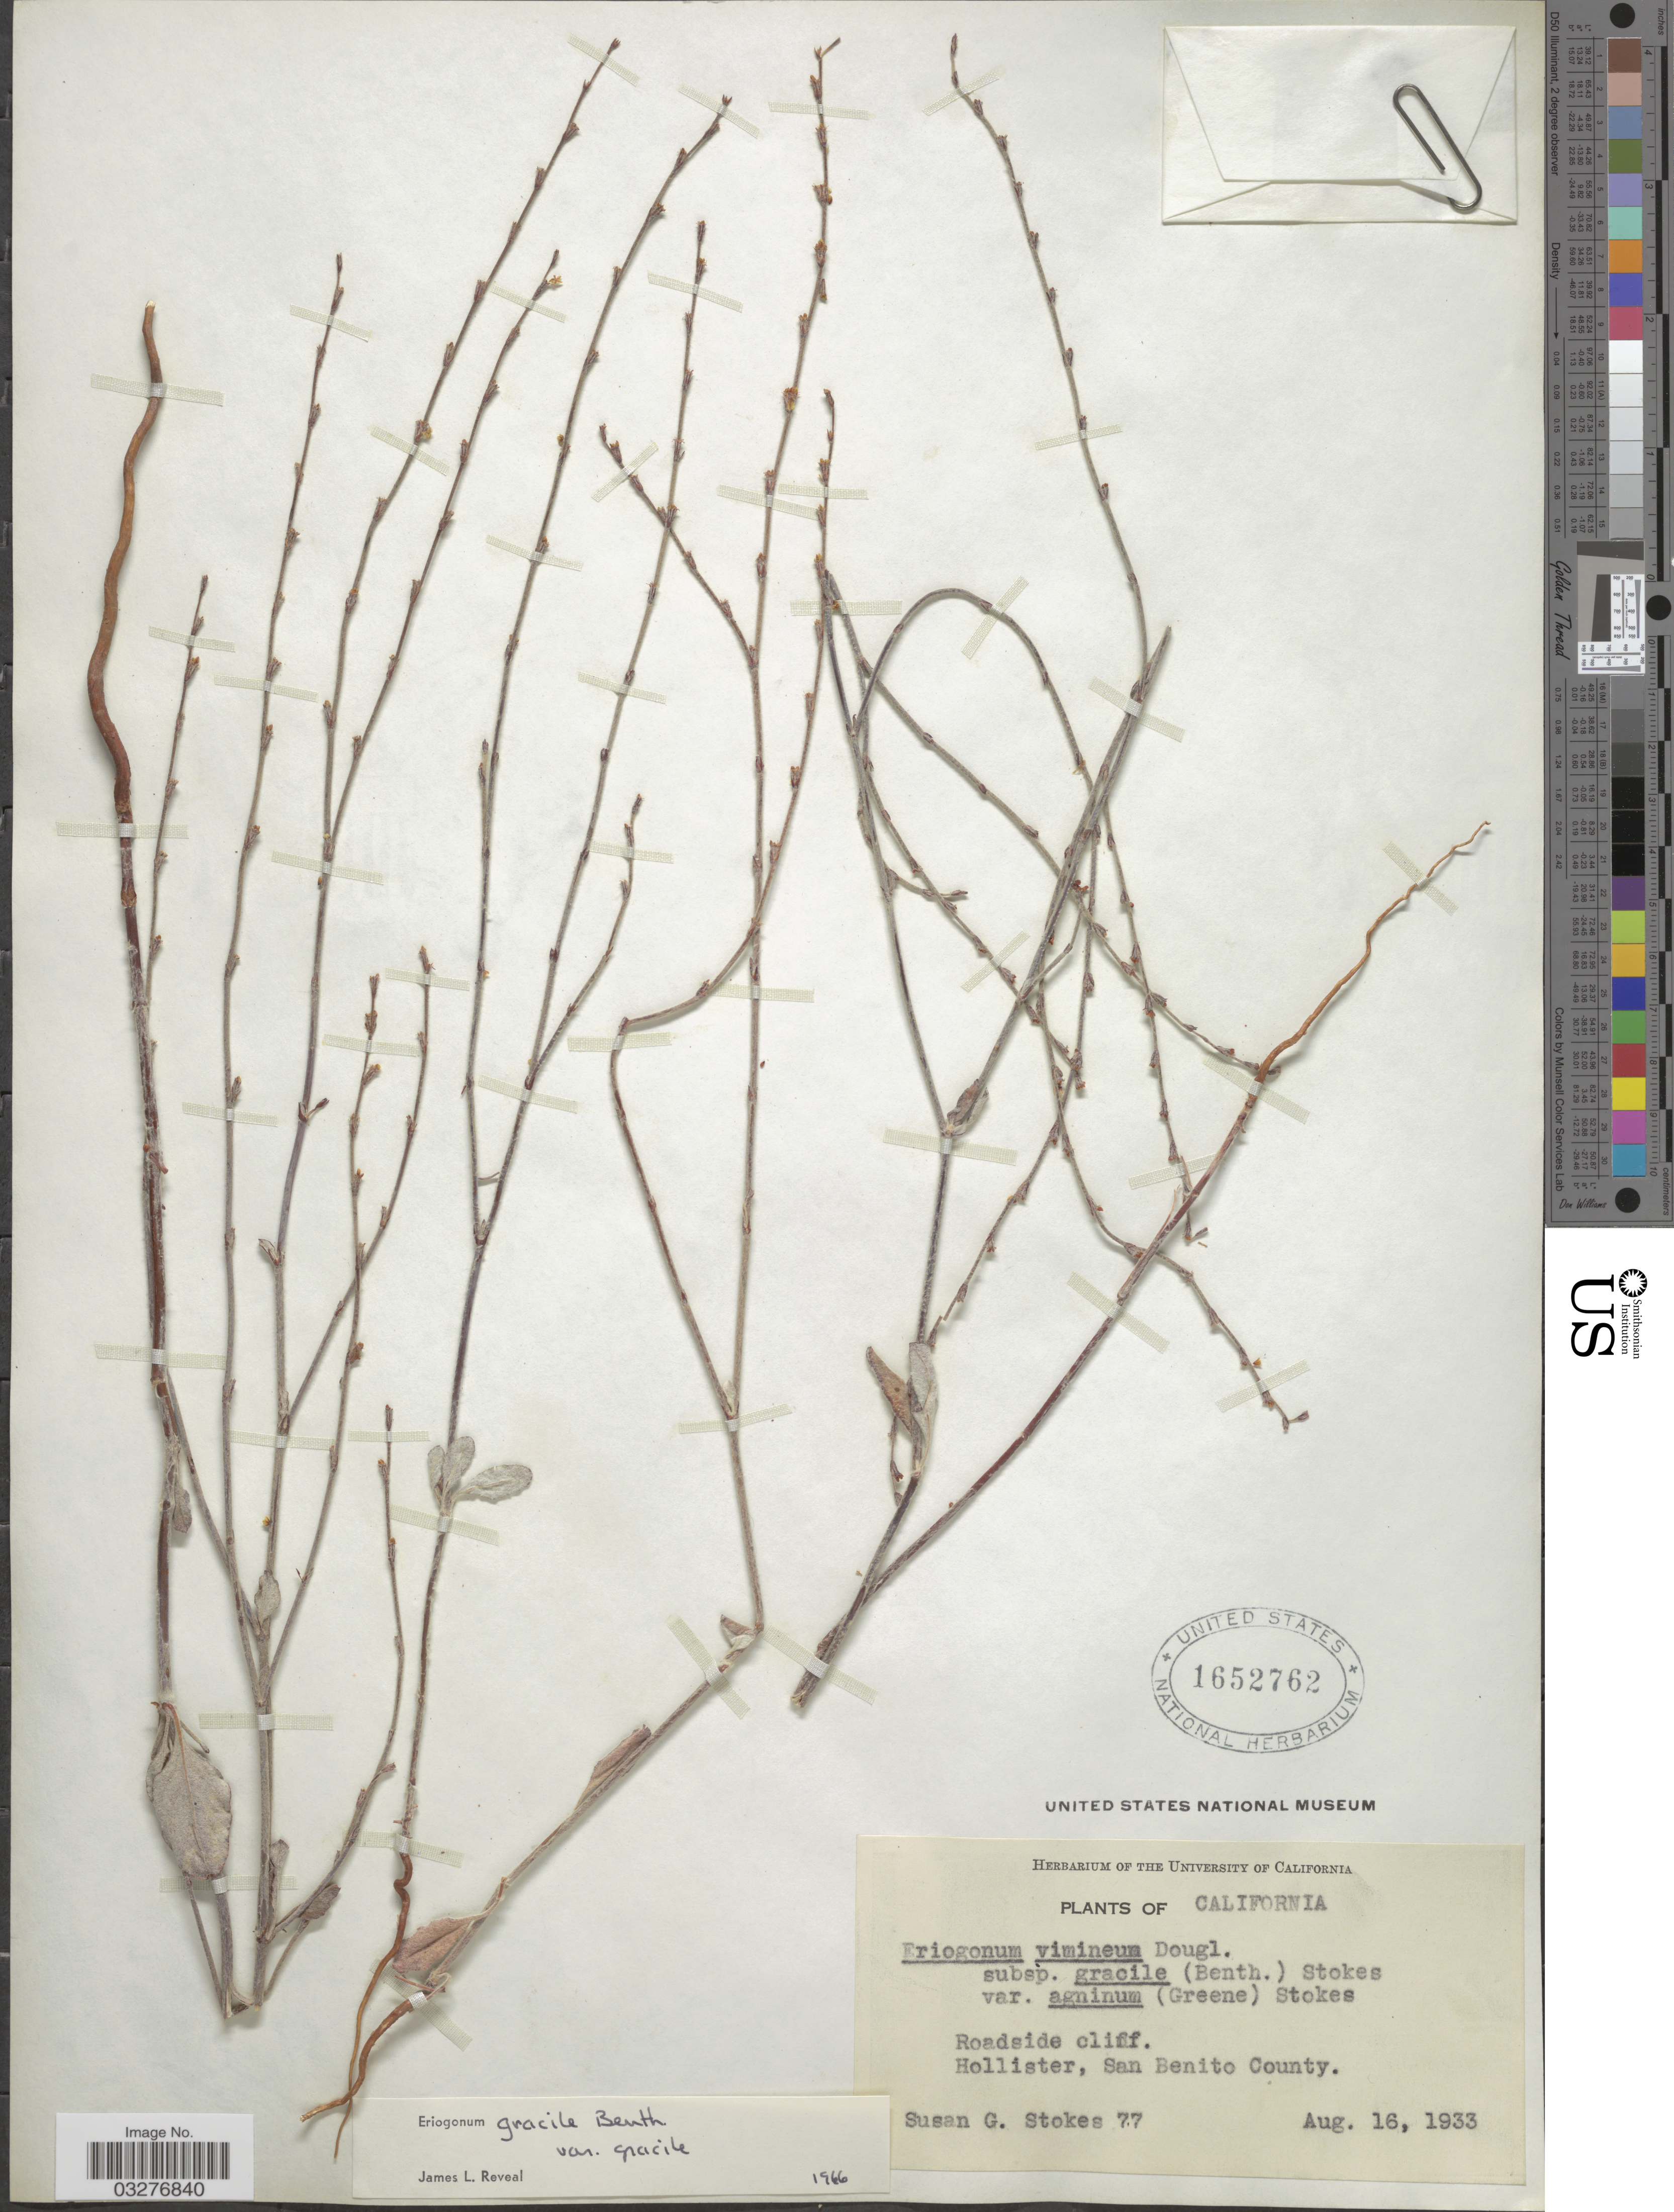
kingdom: Plantae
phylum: Tracheophyta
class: Magnoliopsida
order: Caryophyllales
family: Polygonaceae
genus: Eriogonum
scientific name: Eriogonum gracile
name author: Benth.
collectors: S. G. Stokes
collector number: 77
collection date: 1933-08-16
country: United States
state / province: California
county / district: San Benito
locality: Hollister, San Benito County.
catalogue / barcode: US 1652762